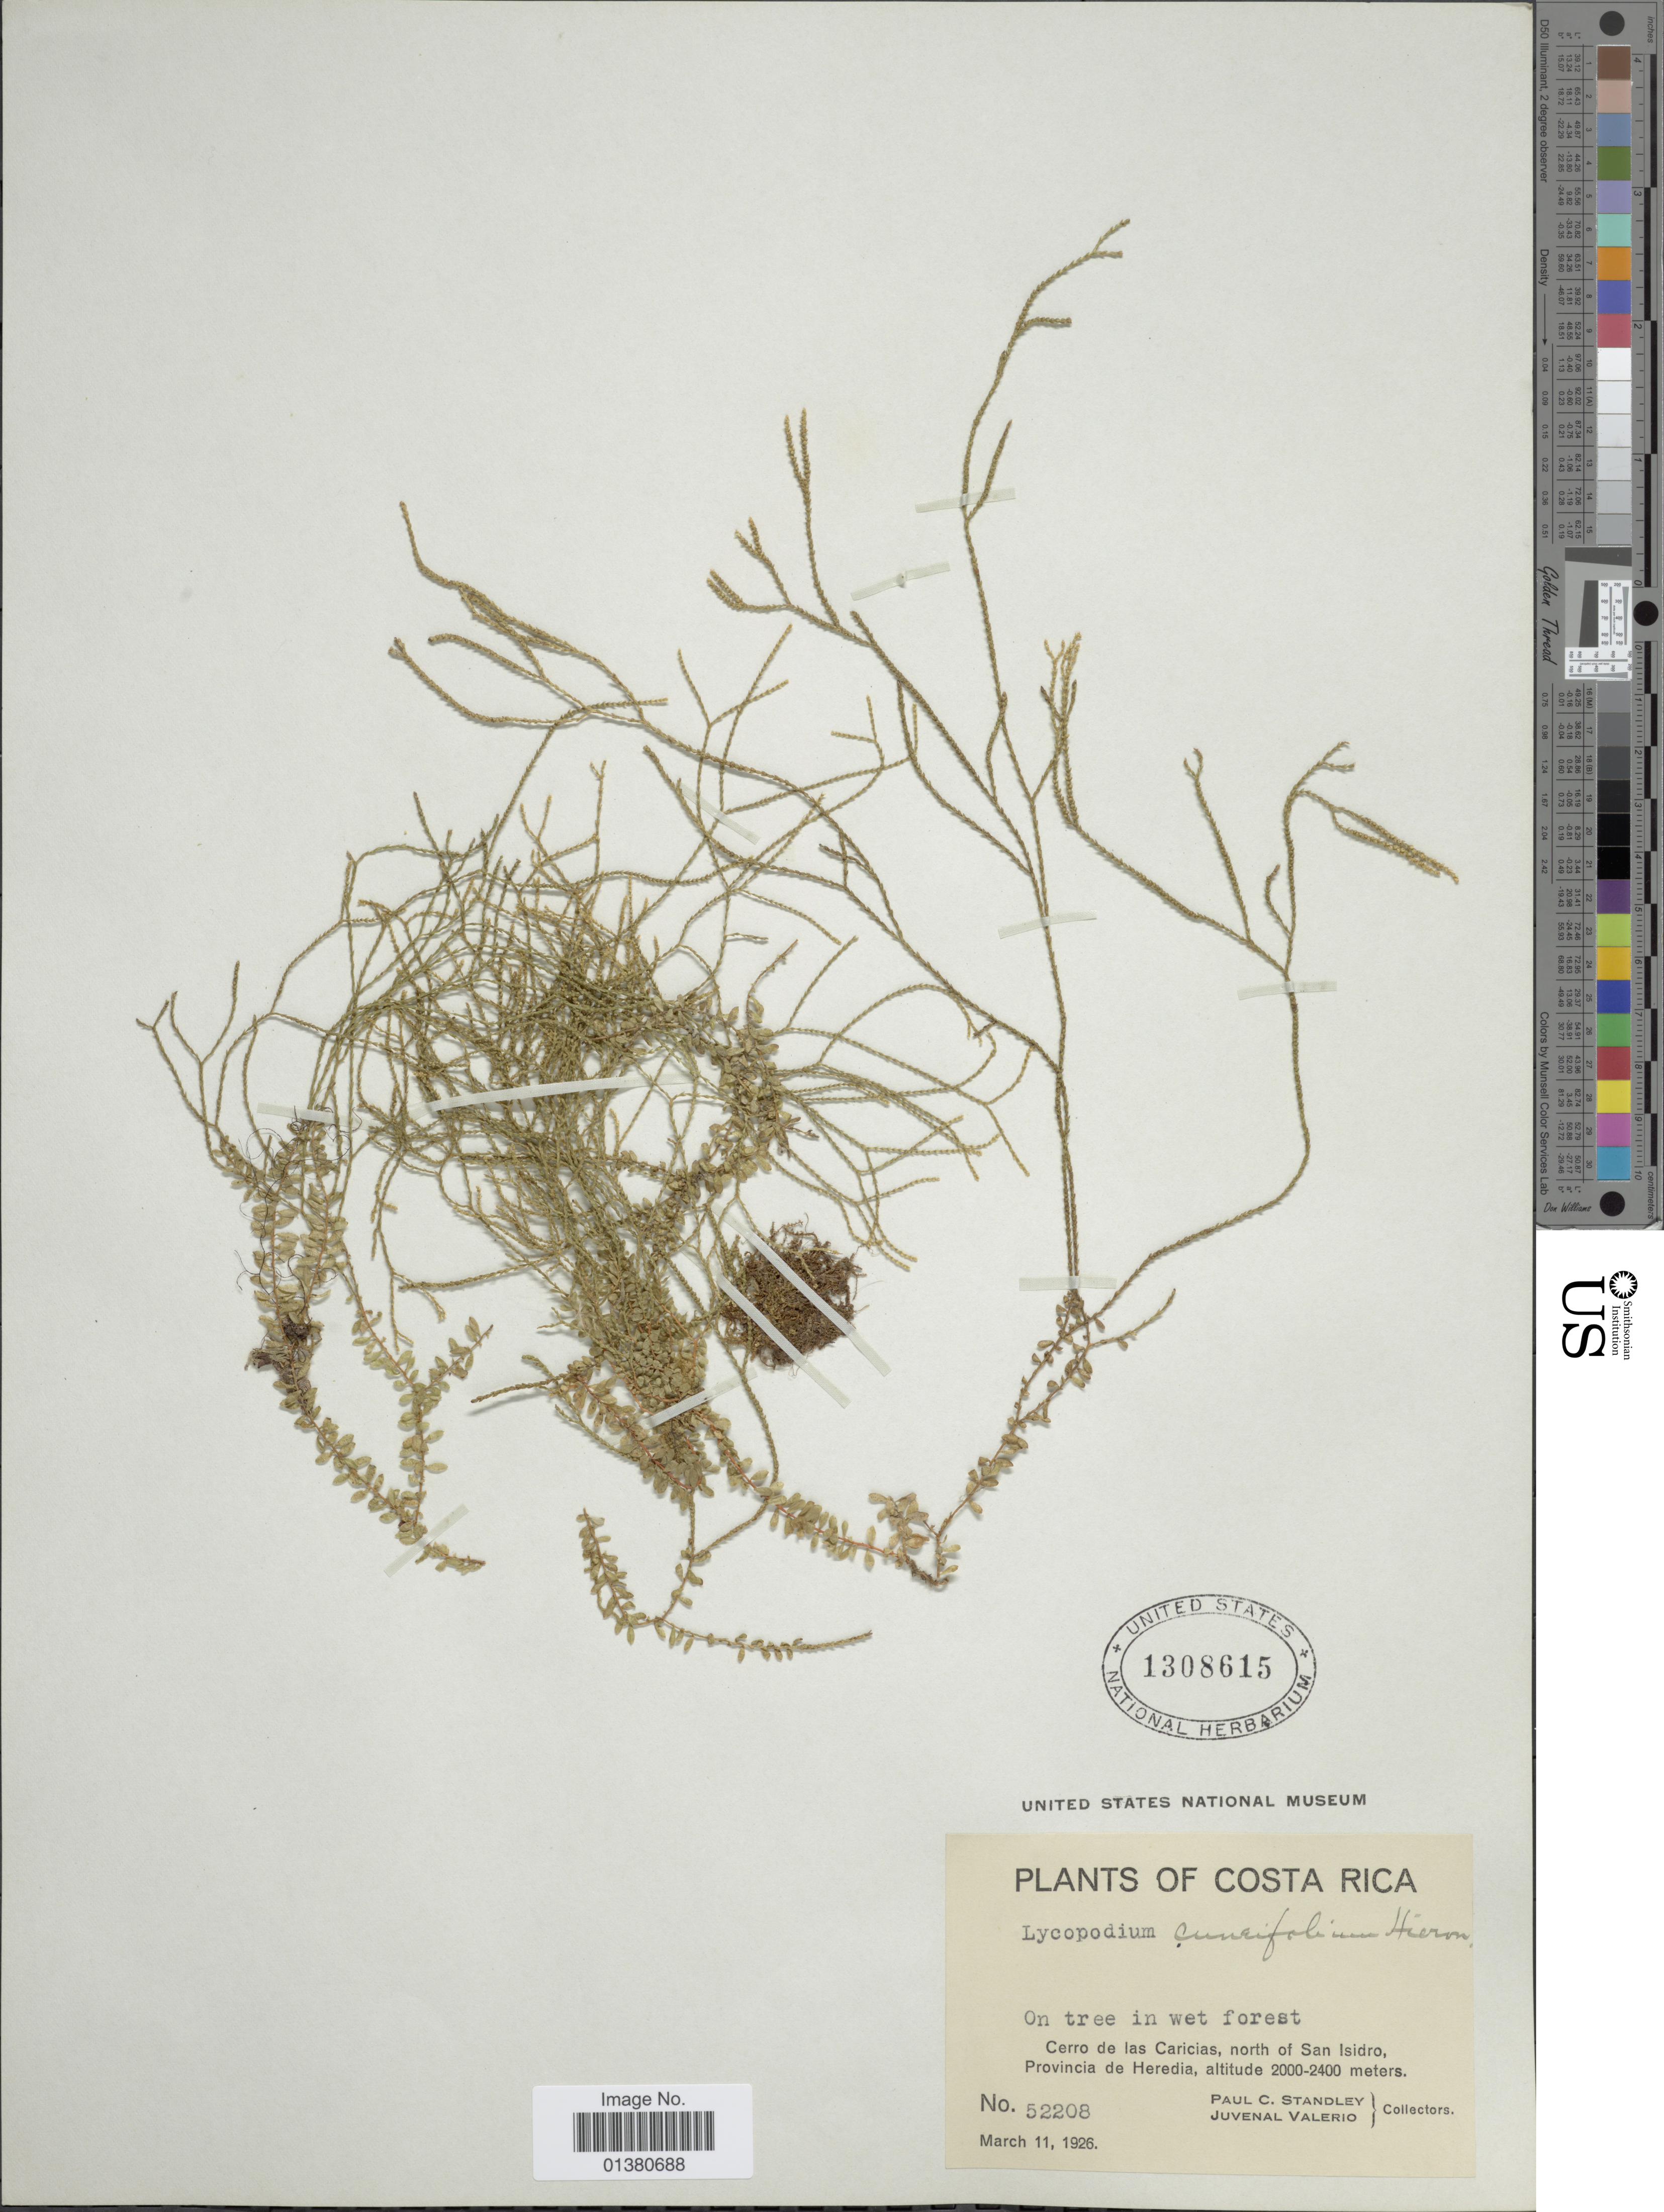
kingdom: Plantae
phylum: Tracheophyta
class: Lycopodiopsida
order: Lycopodiales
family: Lycopodiaceae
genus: Phlegmariurus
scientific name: Phlegmariurus cuneifolius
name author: (Hieron.) B. Øllg.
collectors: P. C. Standley & J. Valerio R.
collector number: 52208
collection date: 1926-03-11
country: Costa Rica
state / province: Heredia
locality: Cerro de las Caricias, north of San Isidro, Provincia de Heredia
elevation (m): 2000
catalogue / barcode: US 1308615